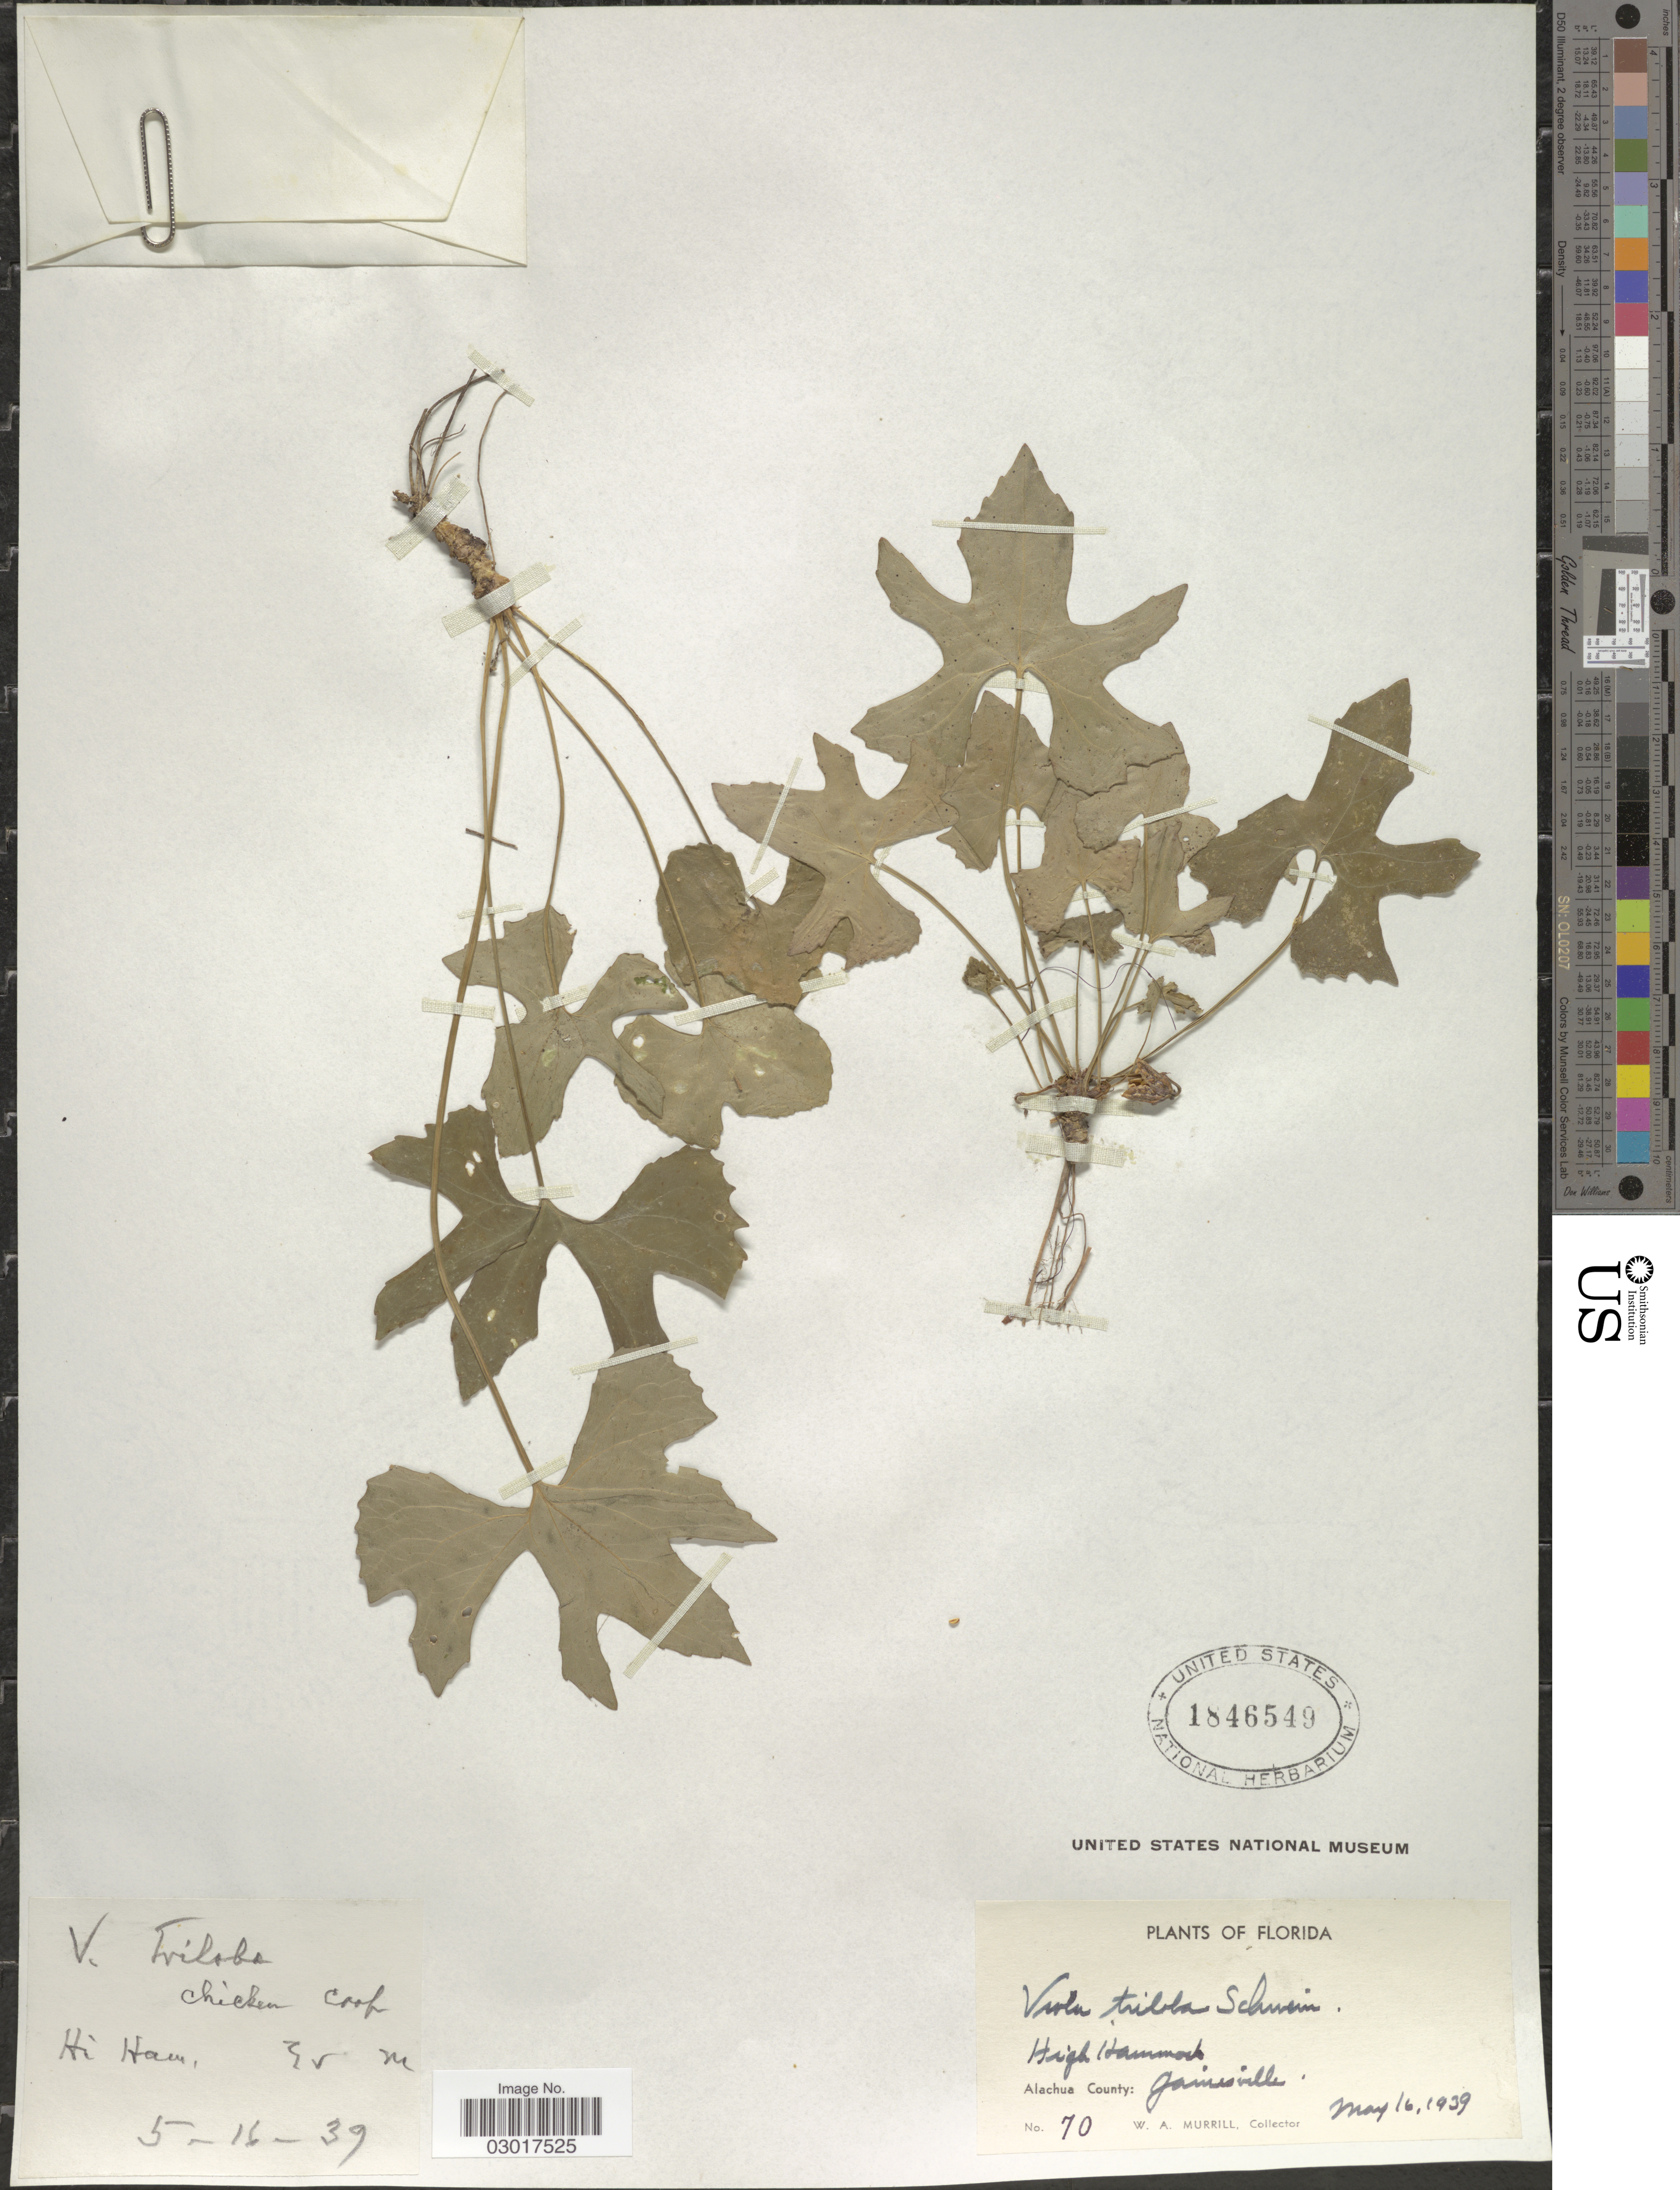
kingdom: Plantae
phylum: Tracheophyta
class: Magnoliopsida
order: Malpighiales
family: Violaceae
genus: Viola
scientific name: Viola triloba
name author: Schwein.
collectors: W. A. Murrill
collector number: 70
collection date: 1939-05-16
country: United States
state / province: Florida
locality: High Hammock. Alachua County: Gainesville.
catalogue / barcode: US 1846549